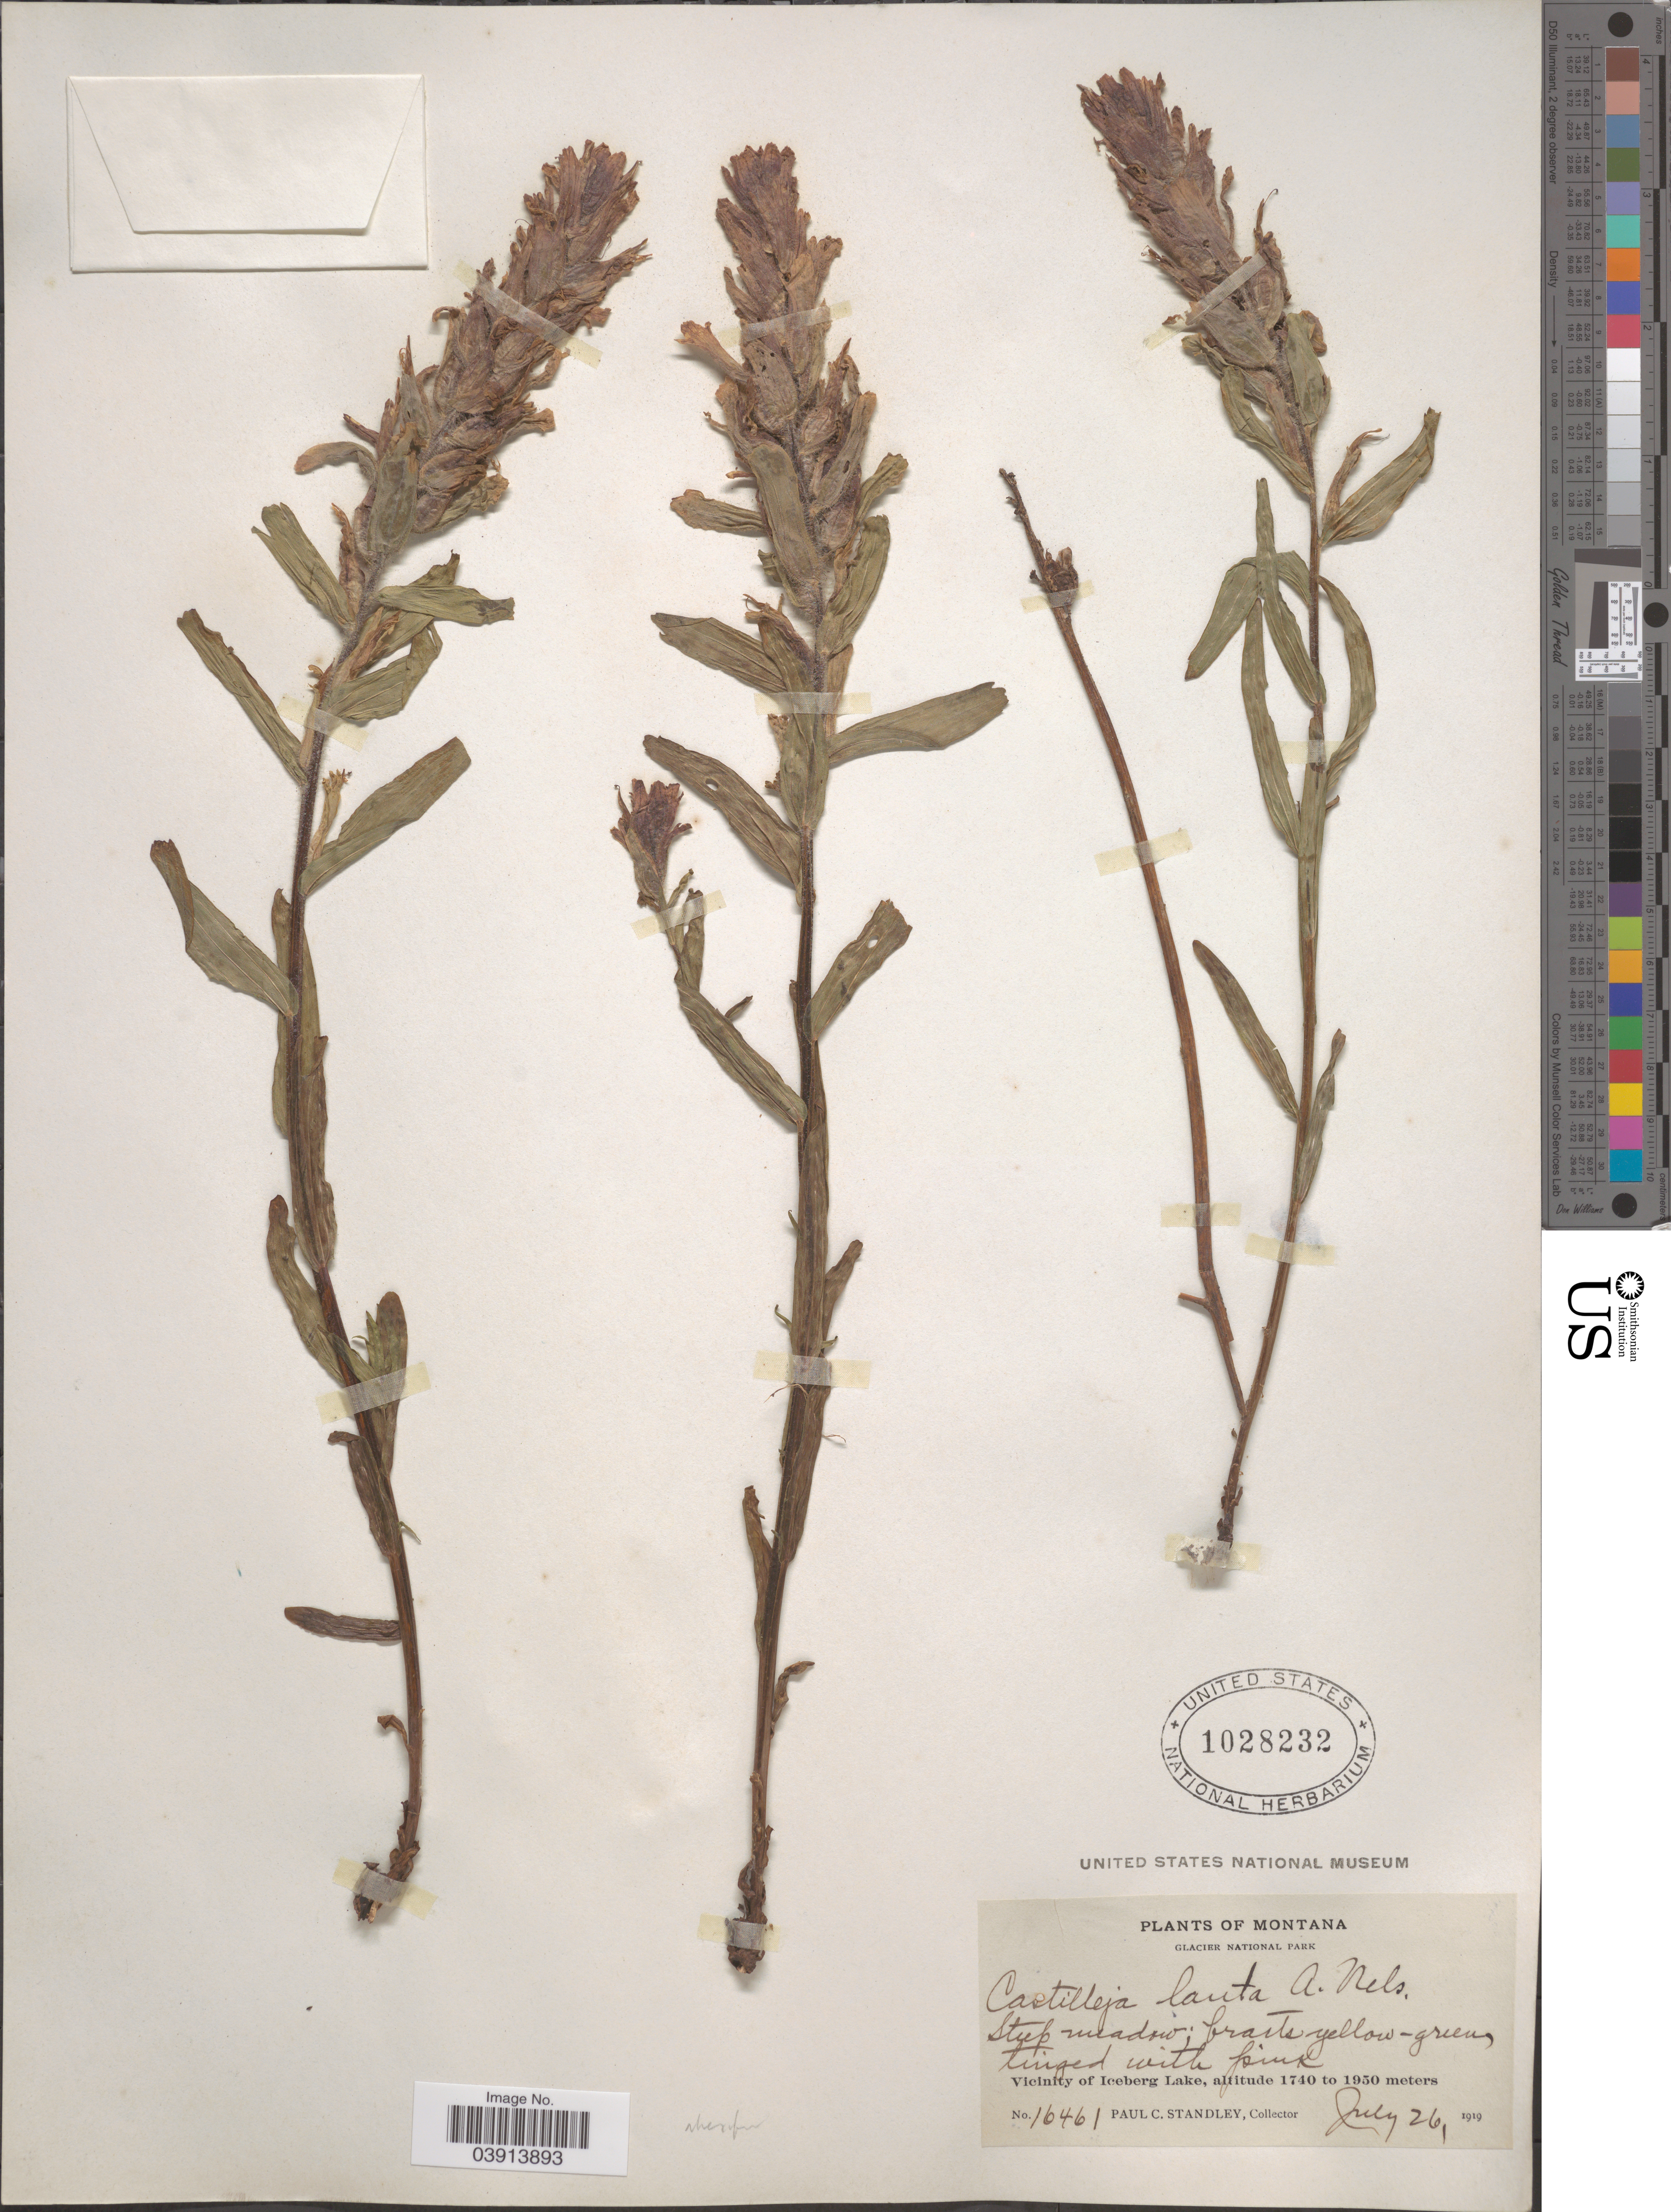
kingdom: Plantae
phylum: Tracheophyta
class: Magnoliopsida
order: Lamiales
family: Orobanchaceae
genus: Castilleja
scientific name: Castilleja rhexiifolia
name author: Rydb.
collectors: P. C. Standley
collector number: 16461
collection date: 1919-07-26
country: United States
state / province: Montana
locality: Glacier National Park. Vicinity of Iceberg Lake.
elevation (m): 1740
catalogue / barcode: US 1028232